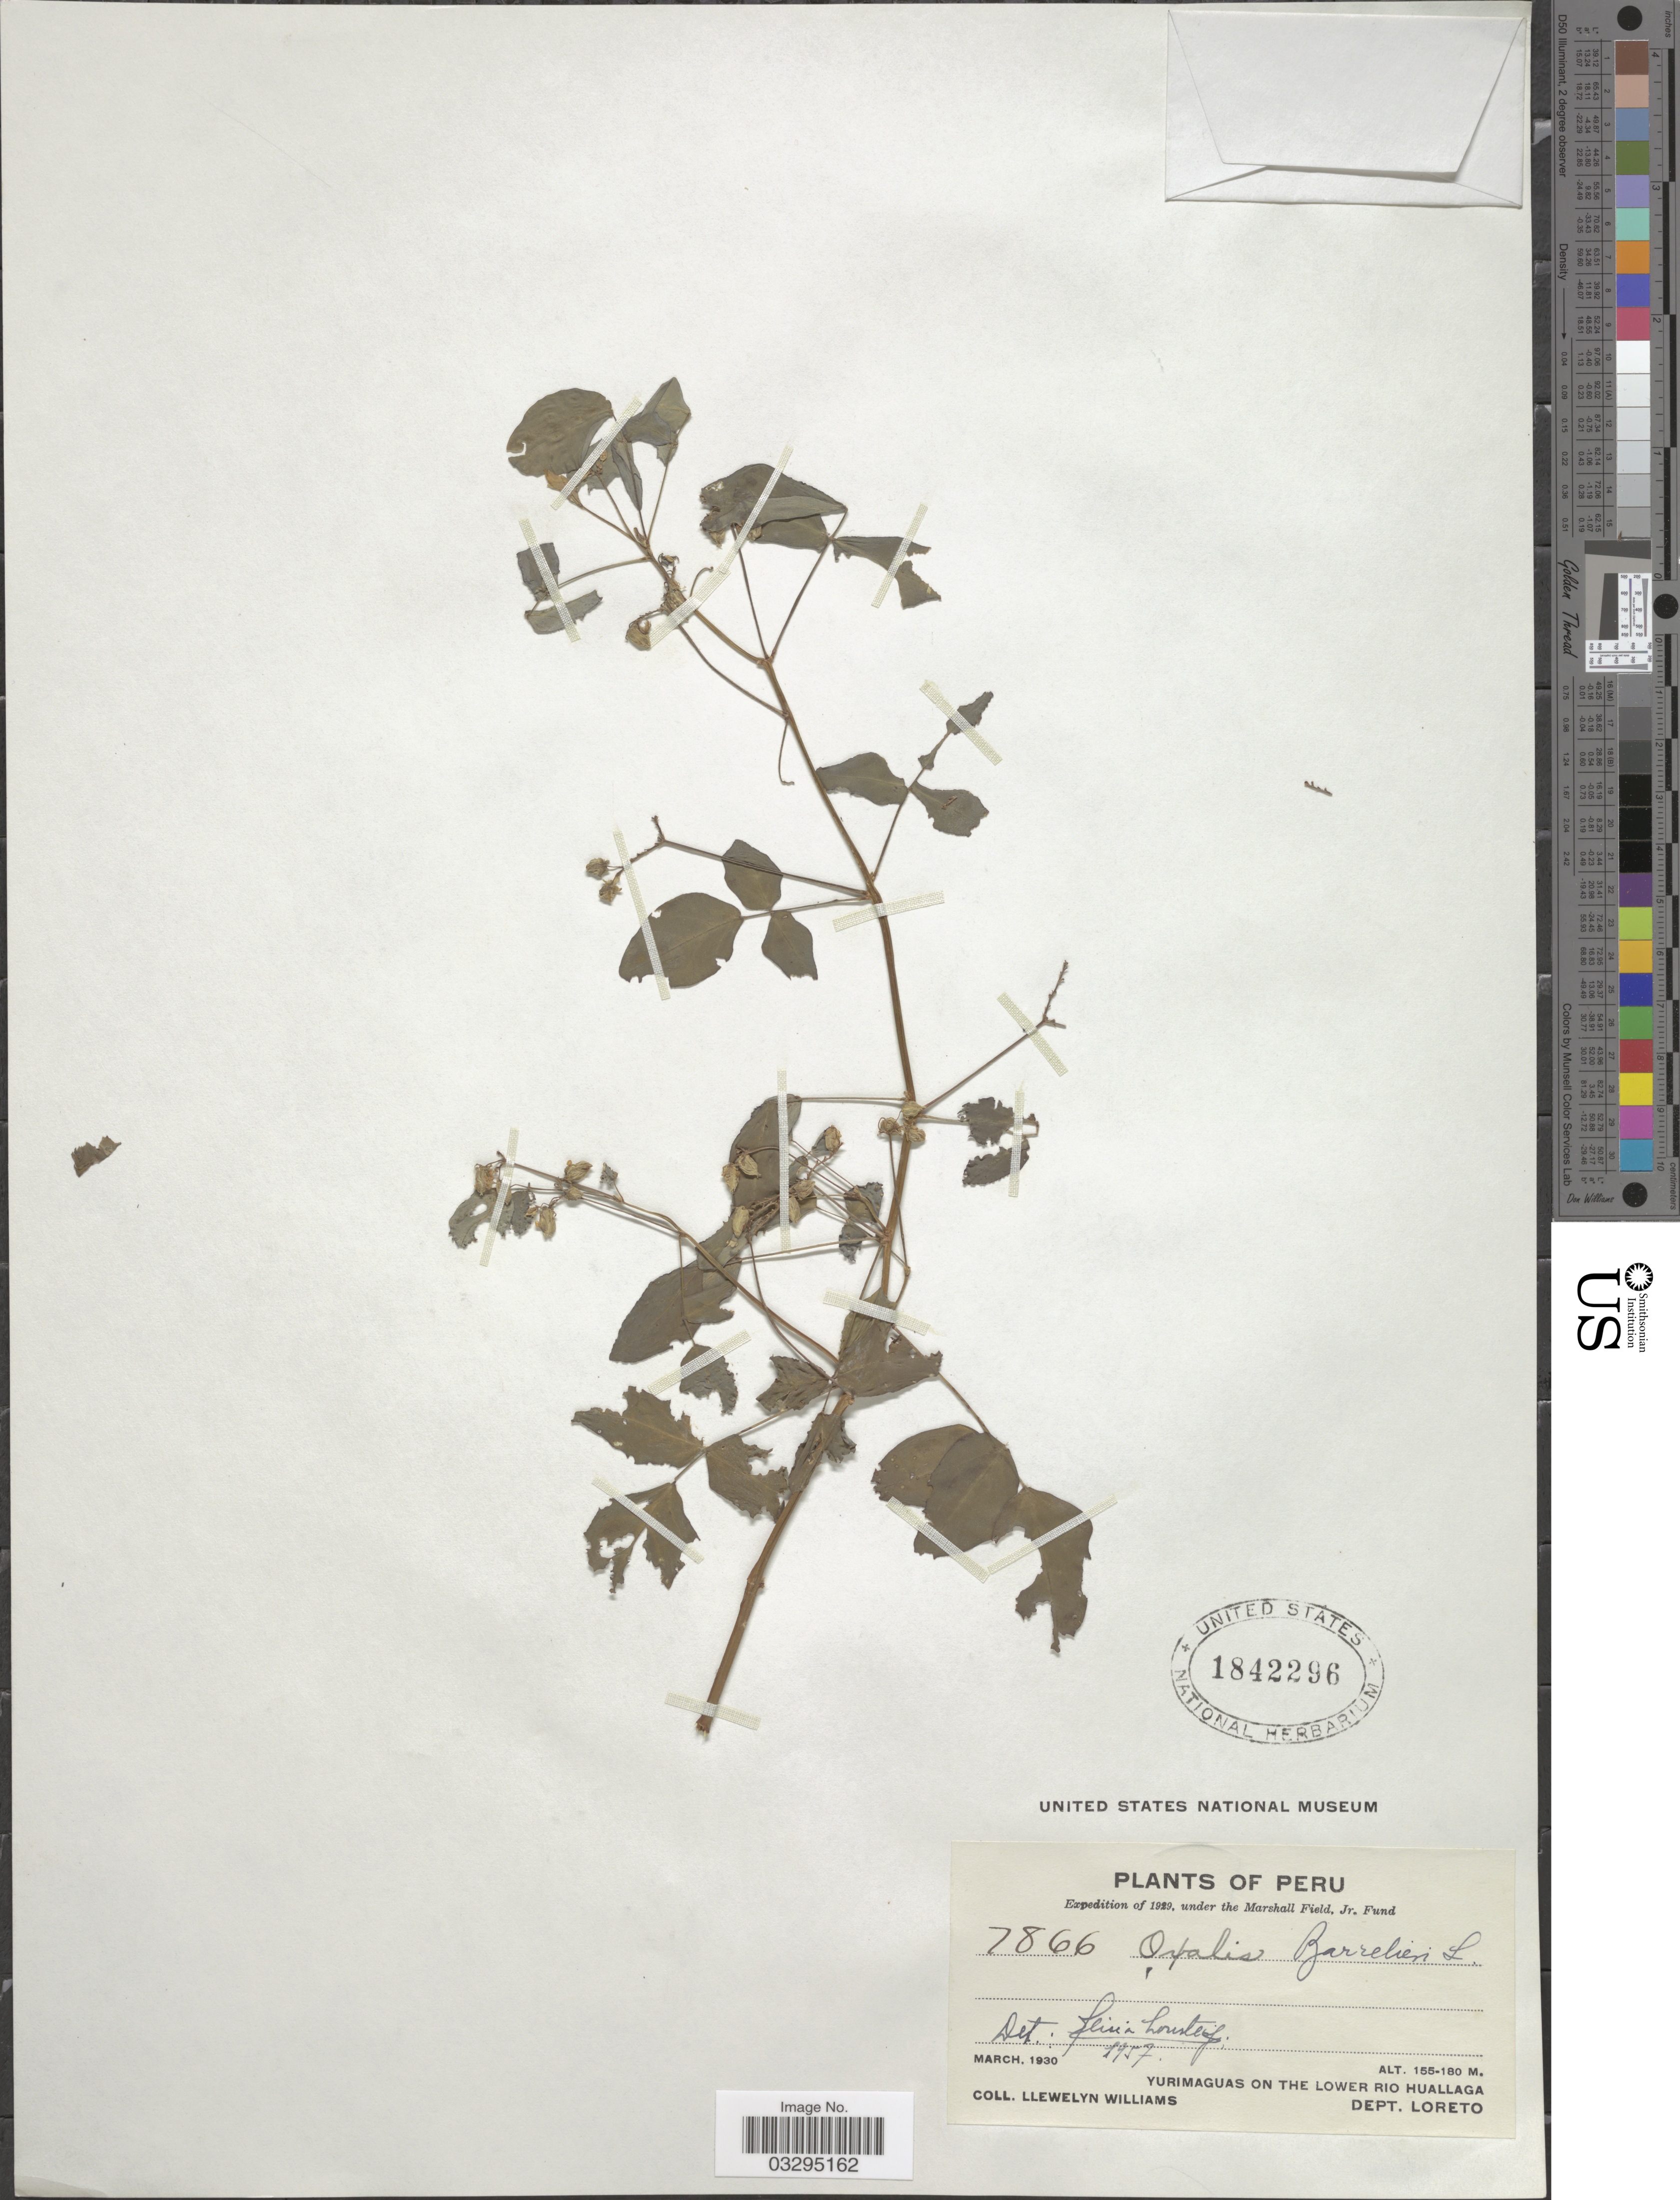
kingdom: Plantae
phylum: Tracheophyta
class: Magnoliopsida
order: Oxalidales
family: Oxalidaceae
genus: Oxalis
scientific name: Oxalis barrelieri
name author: L.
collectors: Ll. Williams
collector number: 7866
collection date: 1930-03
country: Peru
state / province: Loreto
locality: Yurimaguas on the Lower Rio Huallaga. Dept. Loreto.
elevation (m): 155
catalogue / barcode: US 1842296